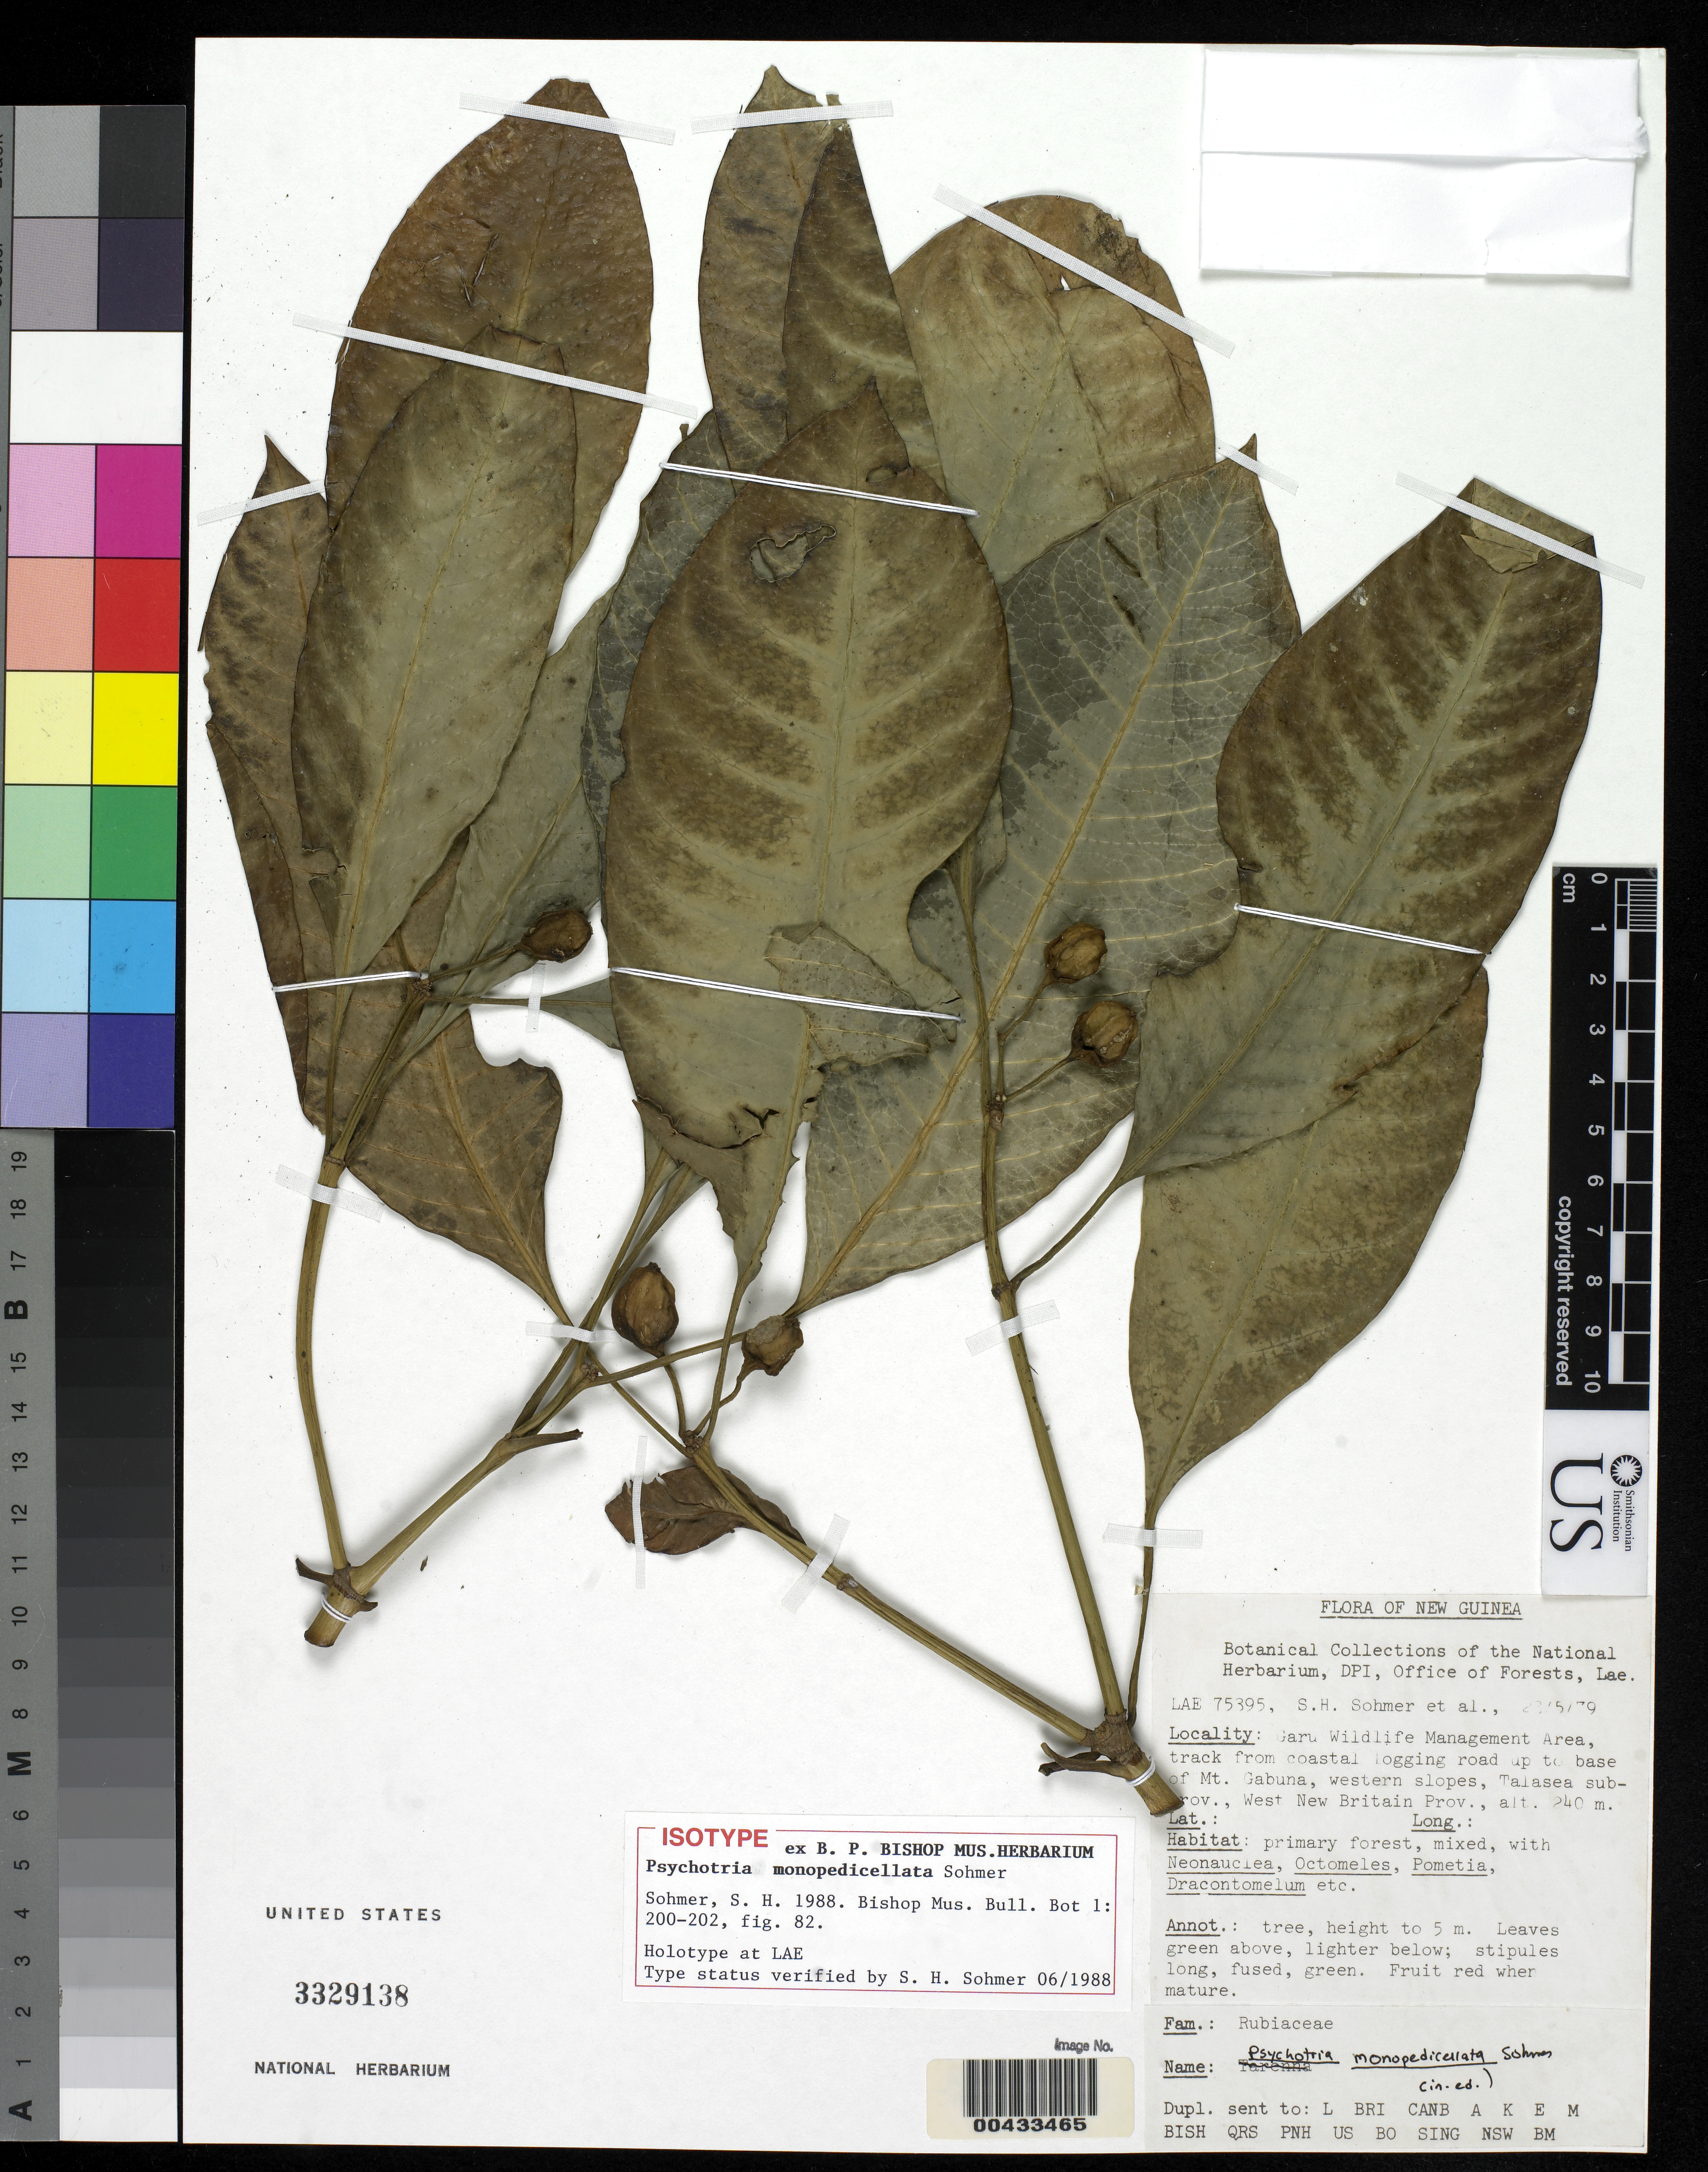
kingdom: Plantae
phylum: Tracheophyta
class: Magnoliopsida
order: Gentianales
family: Rubiaceae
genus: Psychotria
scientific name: Psychotria monopedicellata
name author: Sohmer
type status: Isotype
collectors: S. H. Sohmer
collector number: LAE 75395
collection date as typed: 23 May 1979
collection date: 1979-05-23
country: Papua New Guinea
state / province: West New Britain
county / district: Talasea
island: New Britain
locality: Garu Wildlife Management Area, track from coastal logging road up to base of Mt. Gabuna.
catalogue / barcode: US 3329138